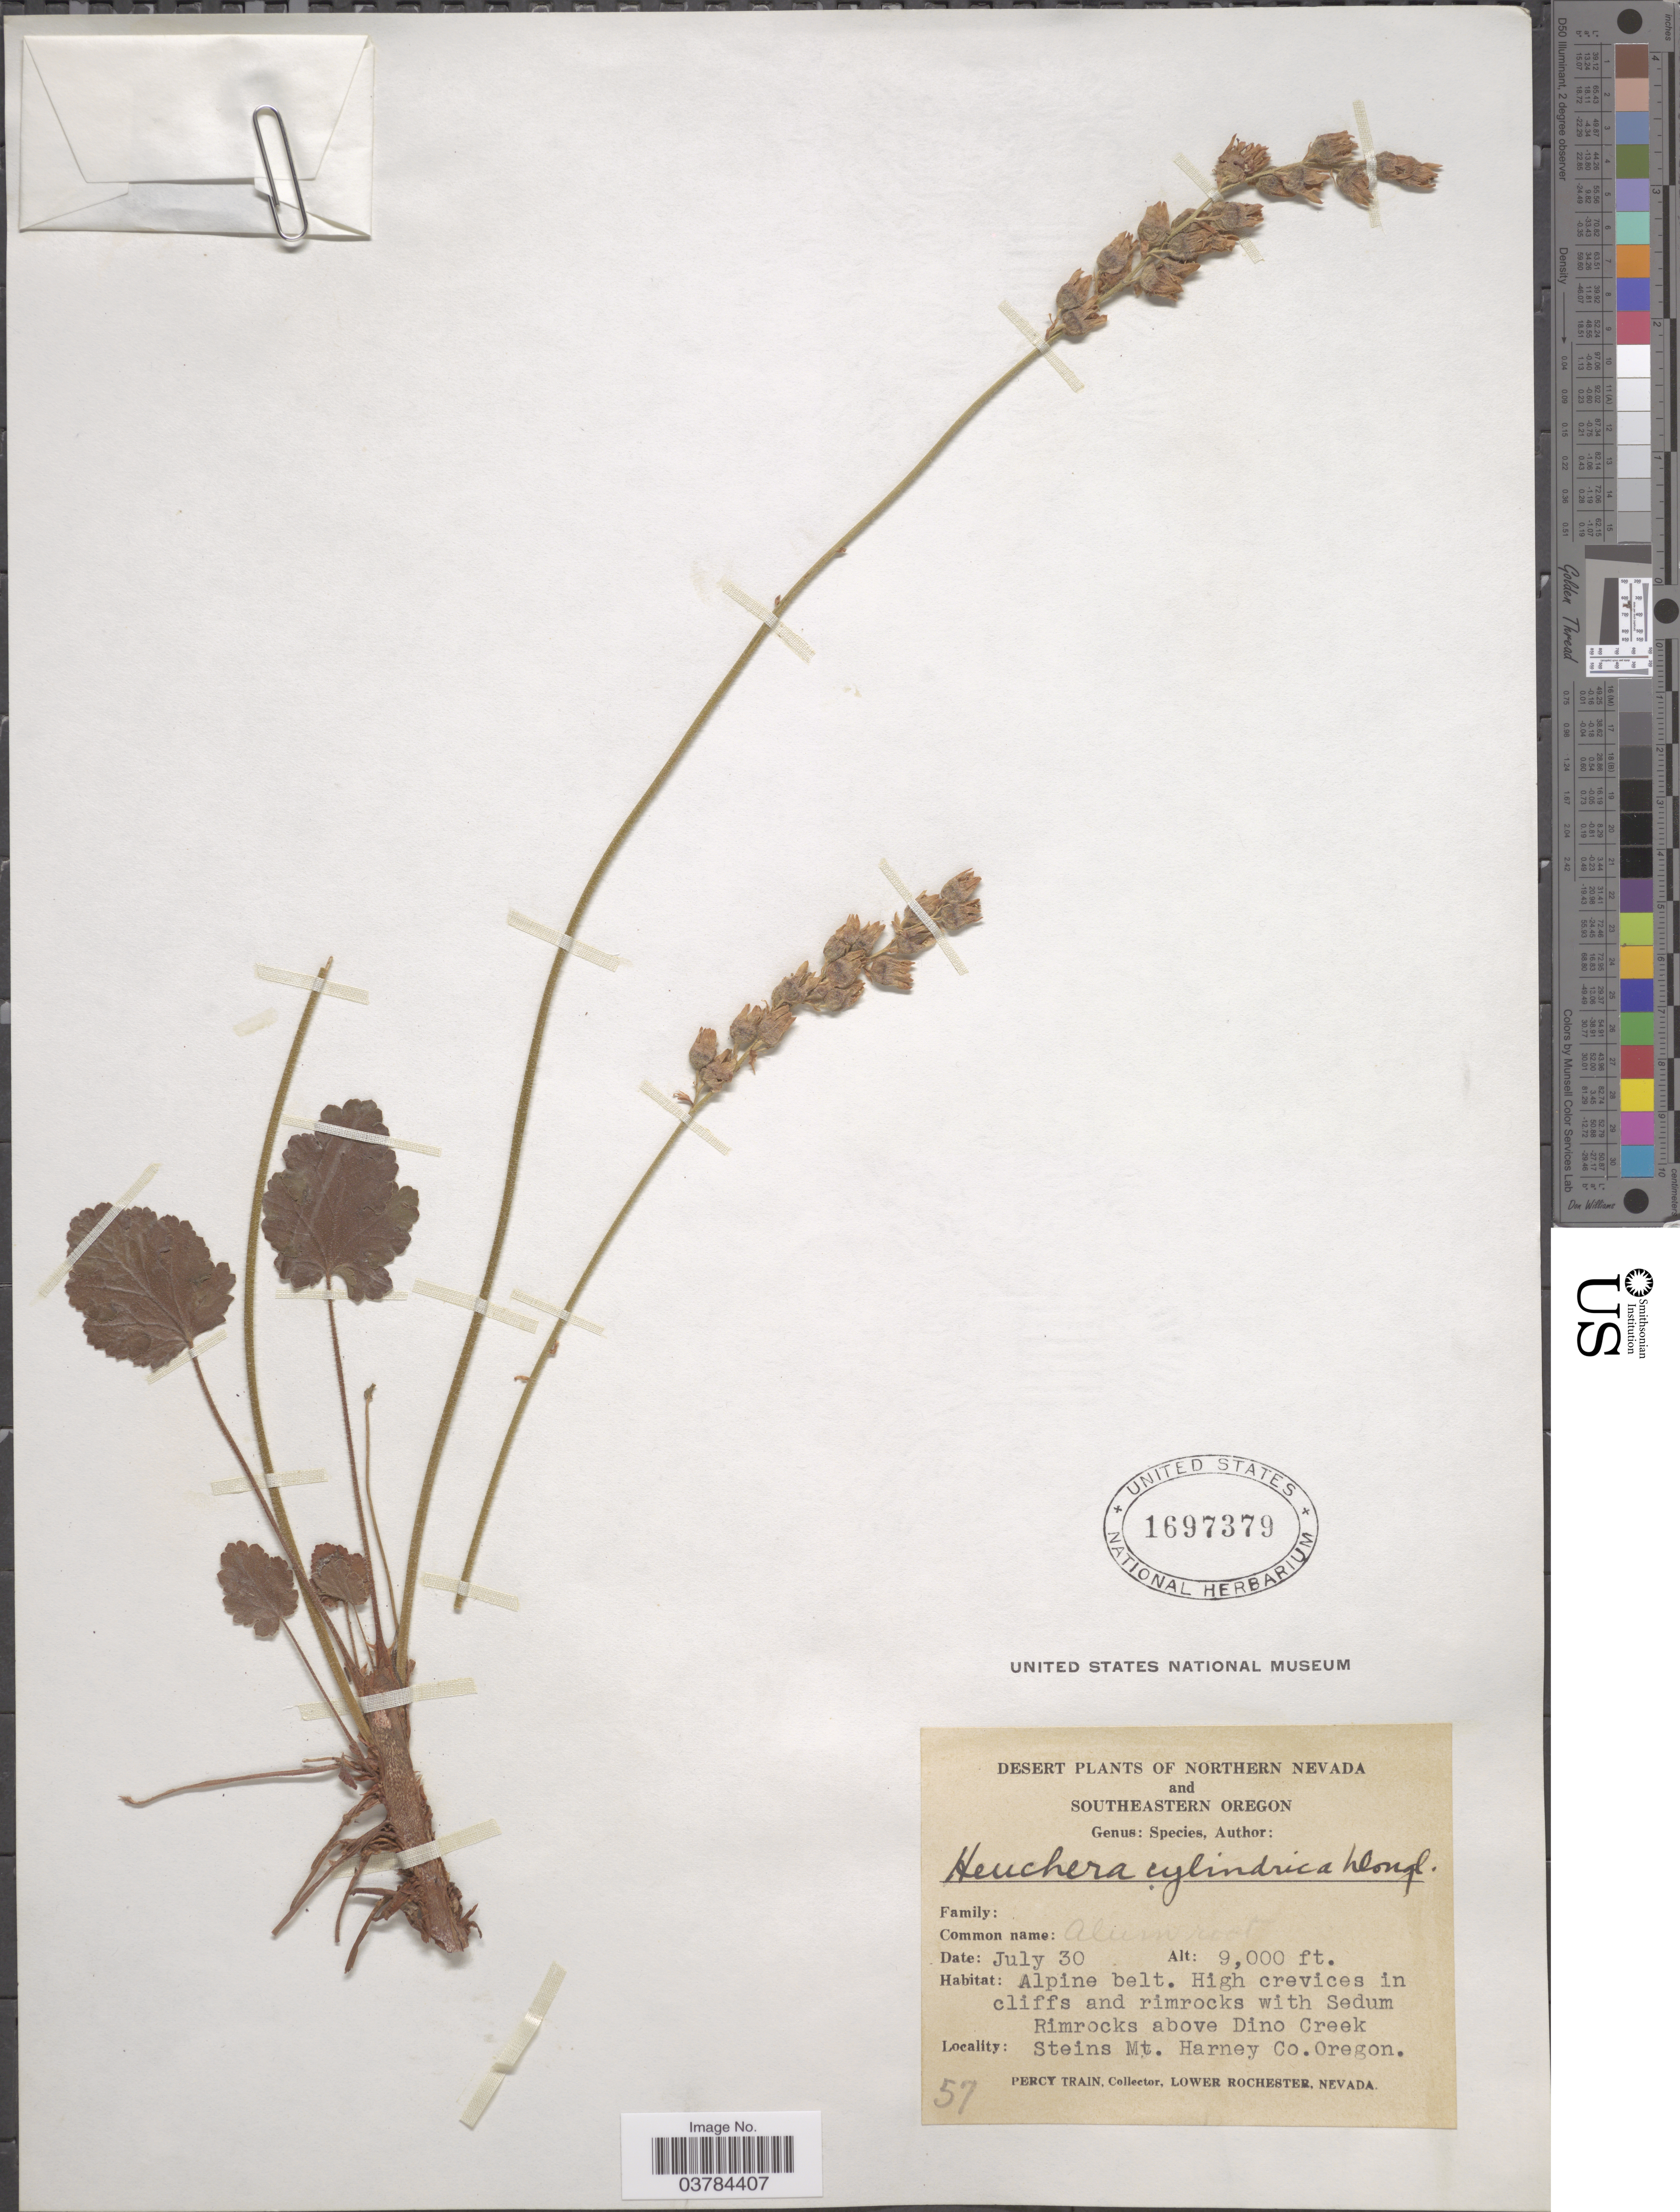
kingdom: Plantae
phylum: Tracheophyta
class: Magnoliopsida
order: Saxifragales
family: Saxifragaceae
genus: Heuchera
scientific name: Heuchera cylindrica var. cylindrica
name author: Douglas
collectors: P. Train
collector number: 57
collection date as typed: Transcribed d/m/y: /7/30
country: United States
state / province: Oregon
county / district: Harney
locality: Southeastern Oregon. With Sedum Rimrocks above Dino Creek Steins Mt. Harney Co.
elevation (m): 2743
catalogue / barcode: US 1697379